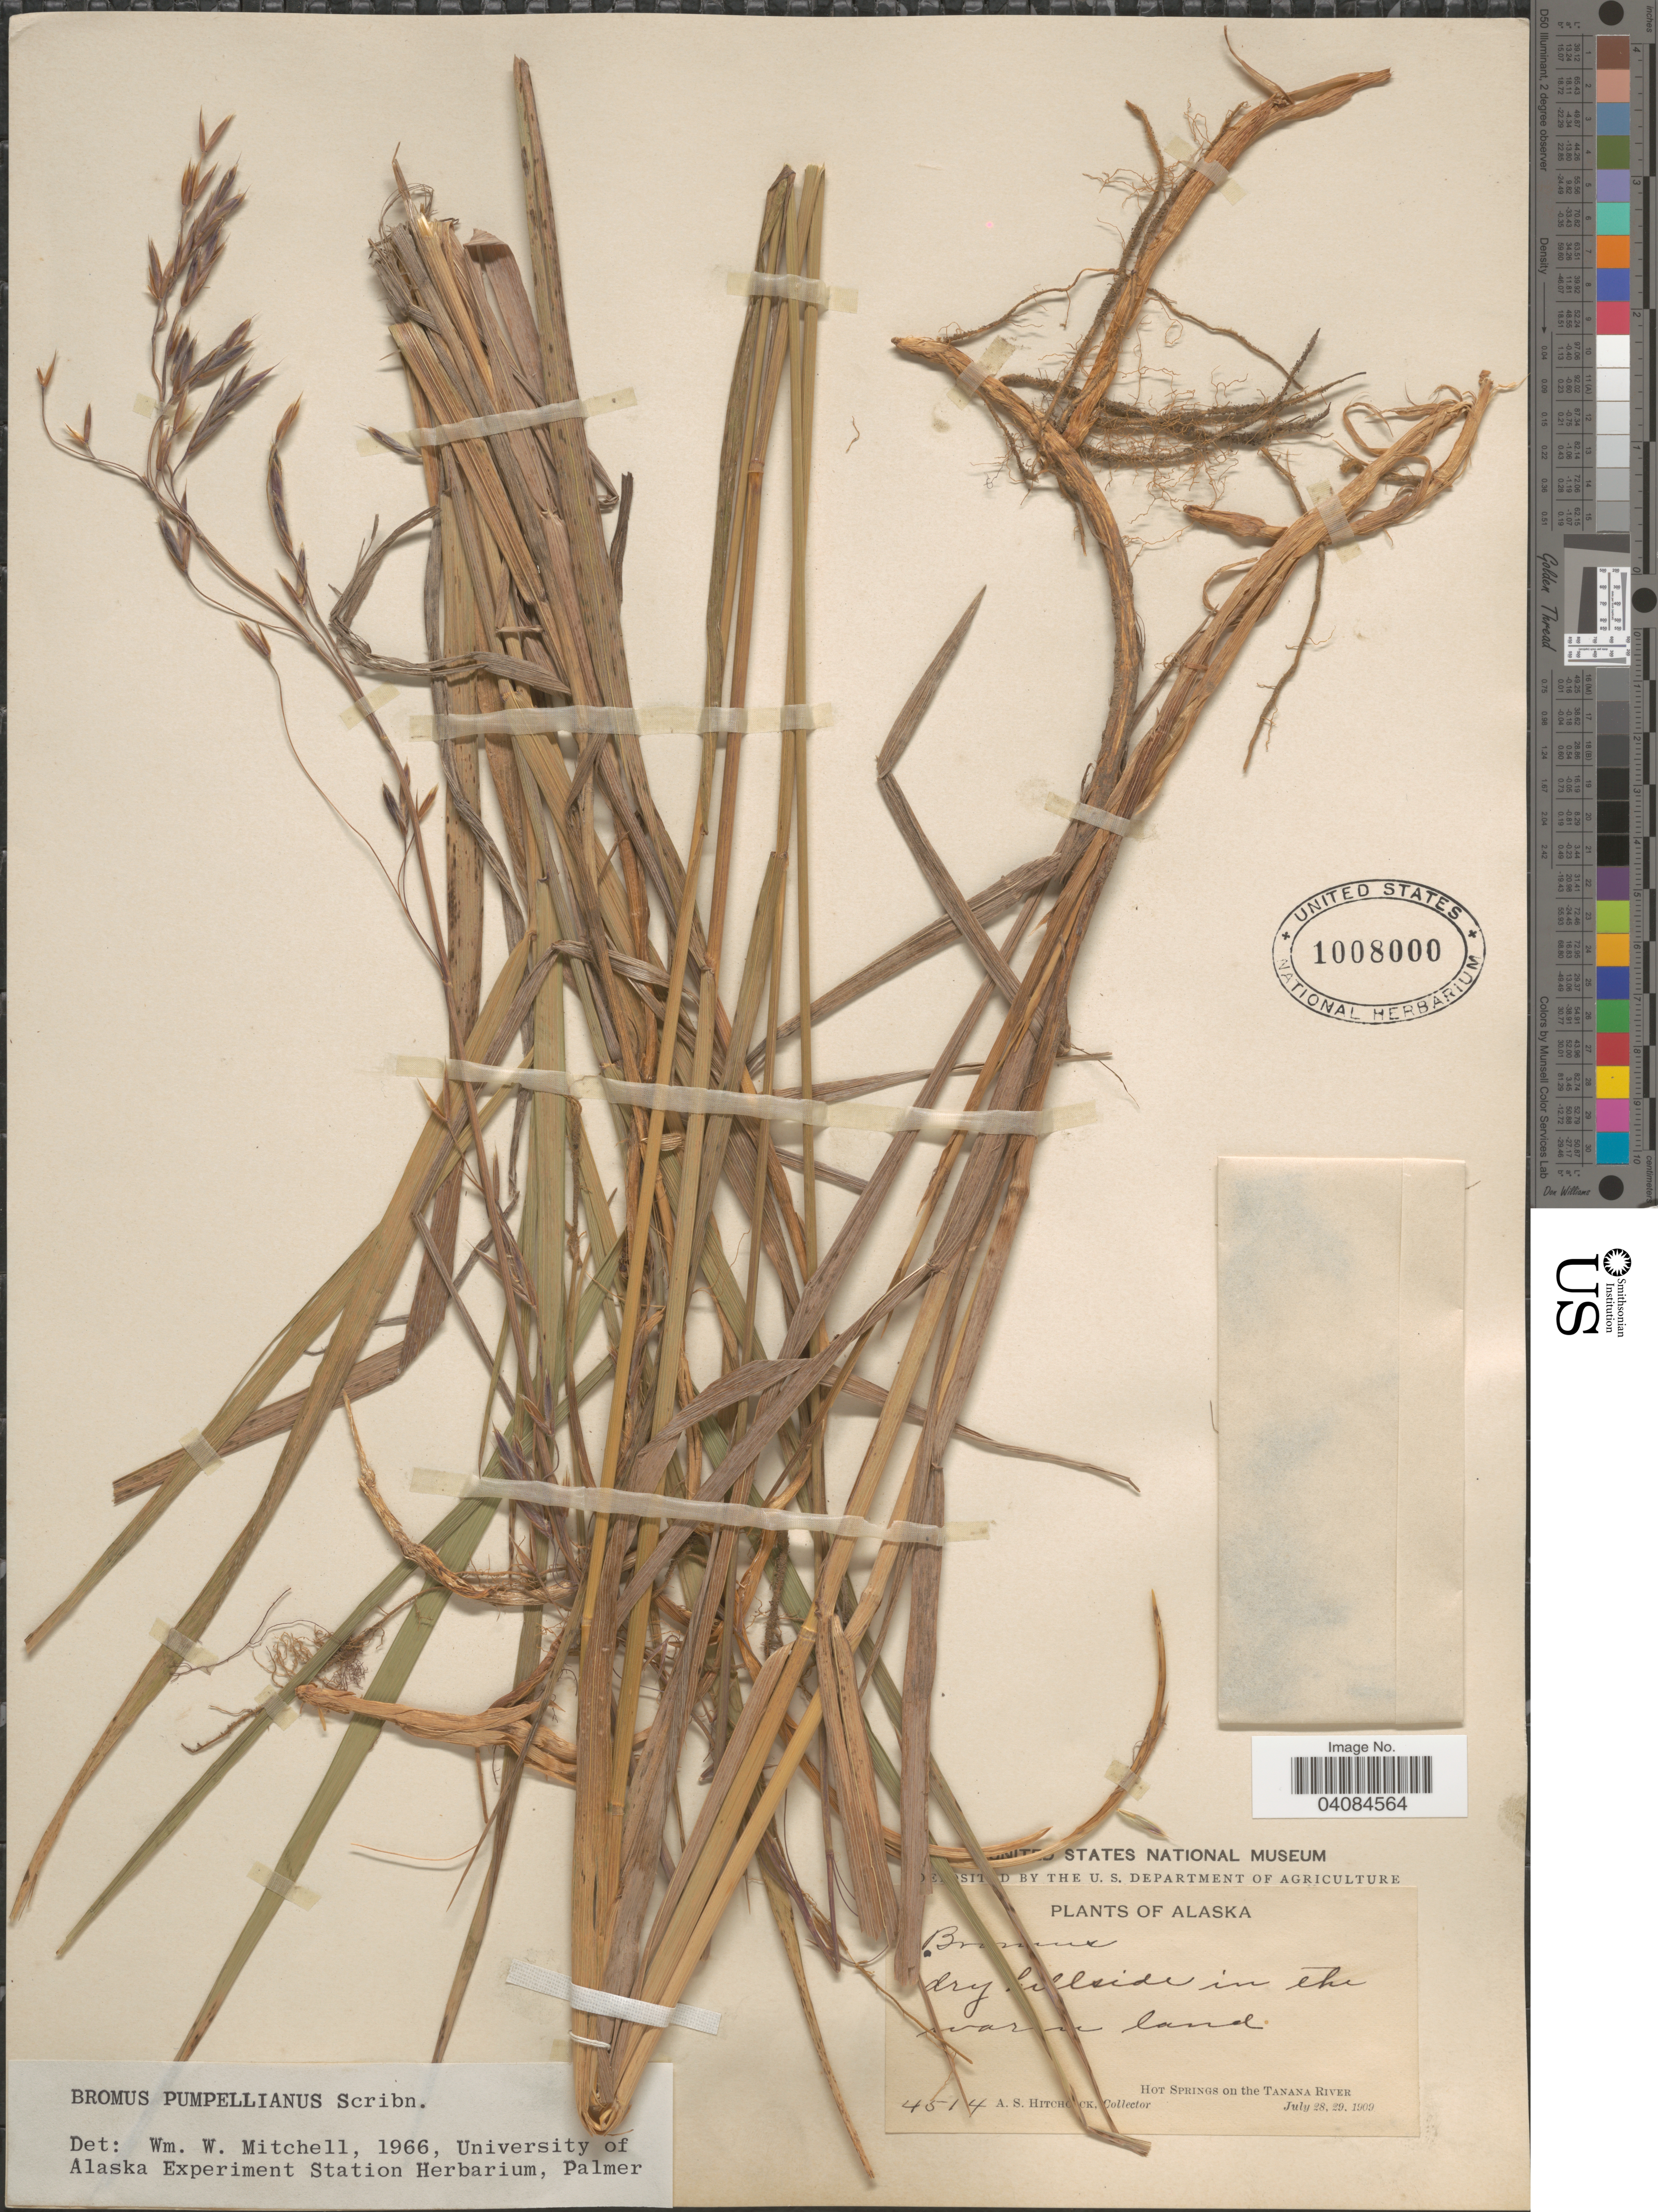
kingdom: Plantae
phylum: Tracheophyta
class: Liliopsida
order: Poales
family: Poaceae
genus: Bromus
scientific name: Bromus pumpellianus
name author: Scribn.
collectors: A. S. Hitchcock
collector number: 4514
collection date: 1909-07-28/1909-07-29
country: United States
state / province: Alaska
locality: Dry hillside in the warm land. Hot Springs on the Tanana River.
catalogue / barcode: US 1008000